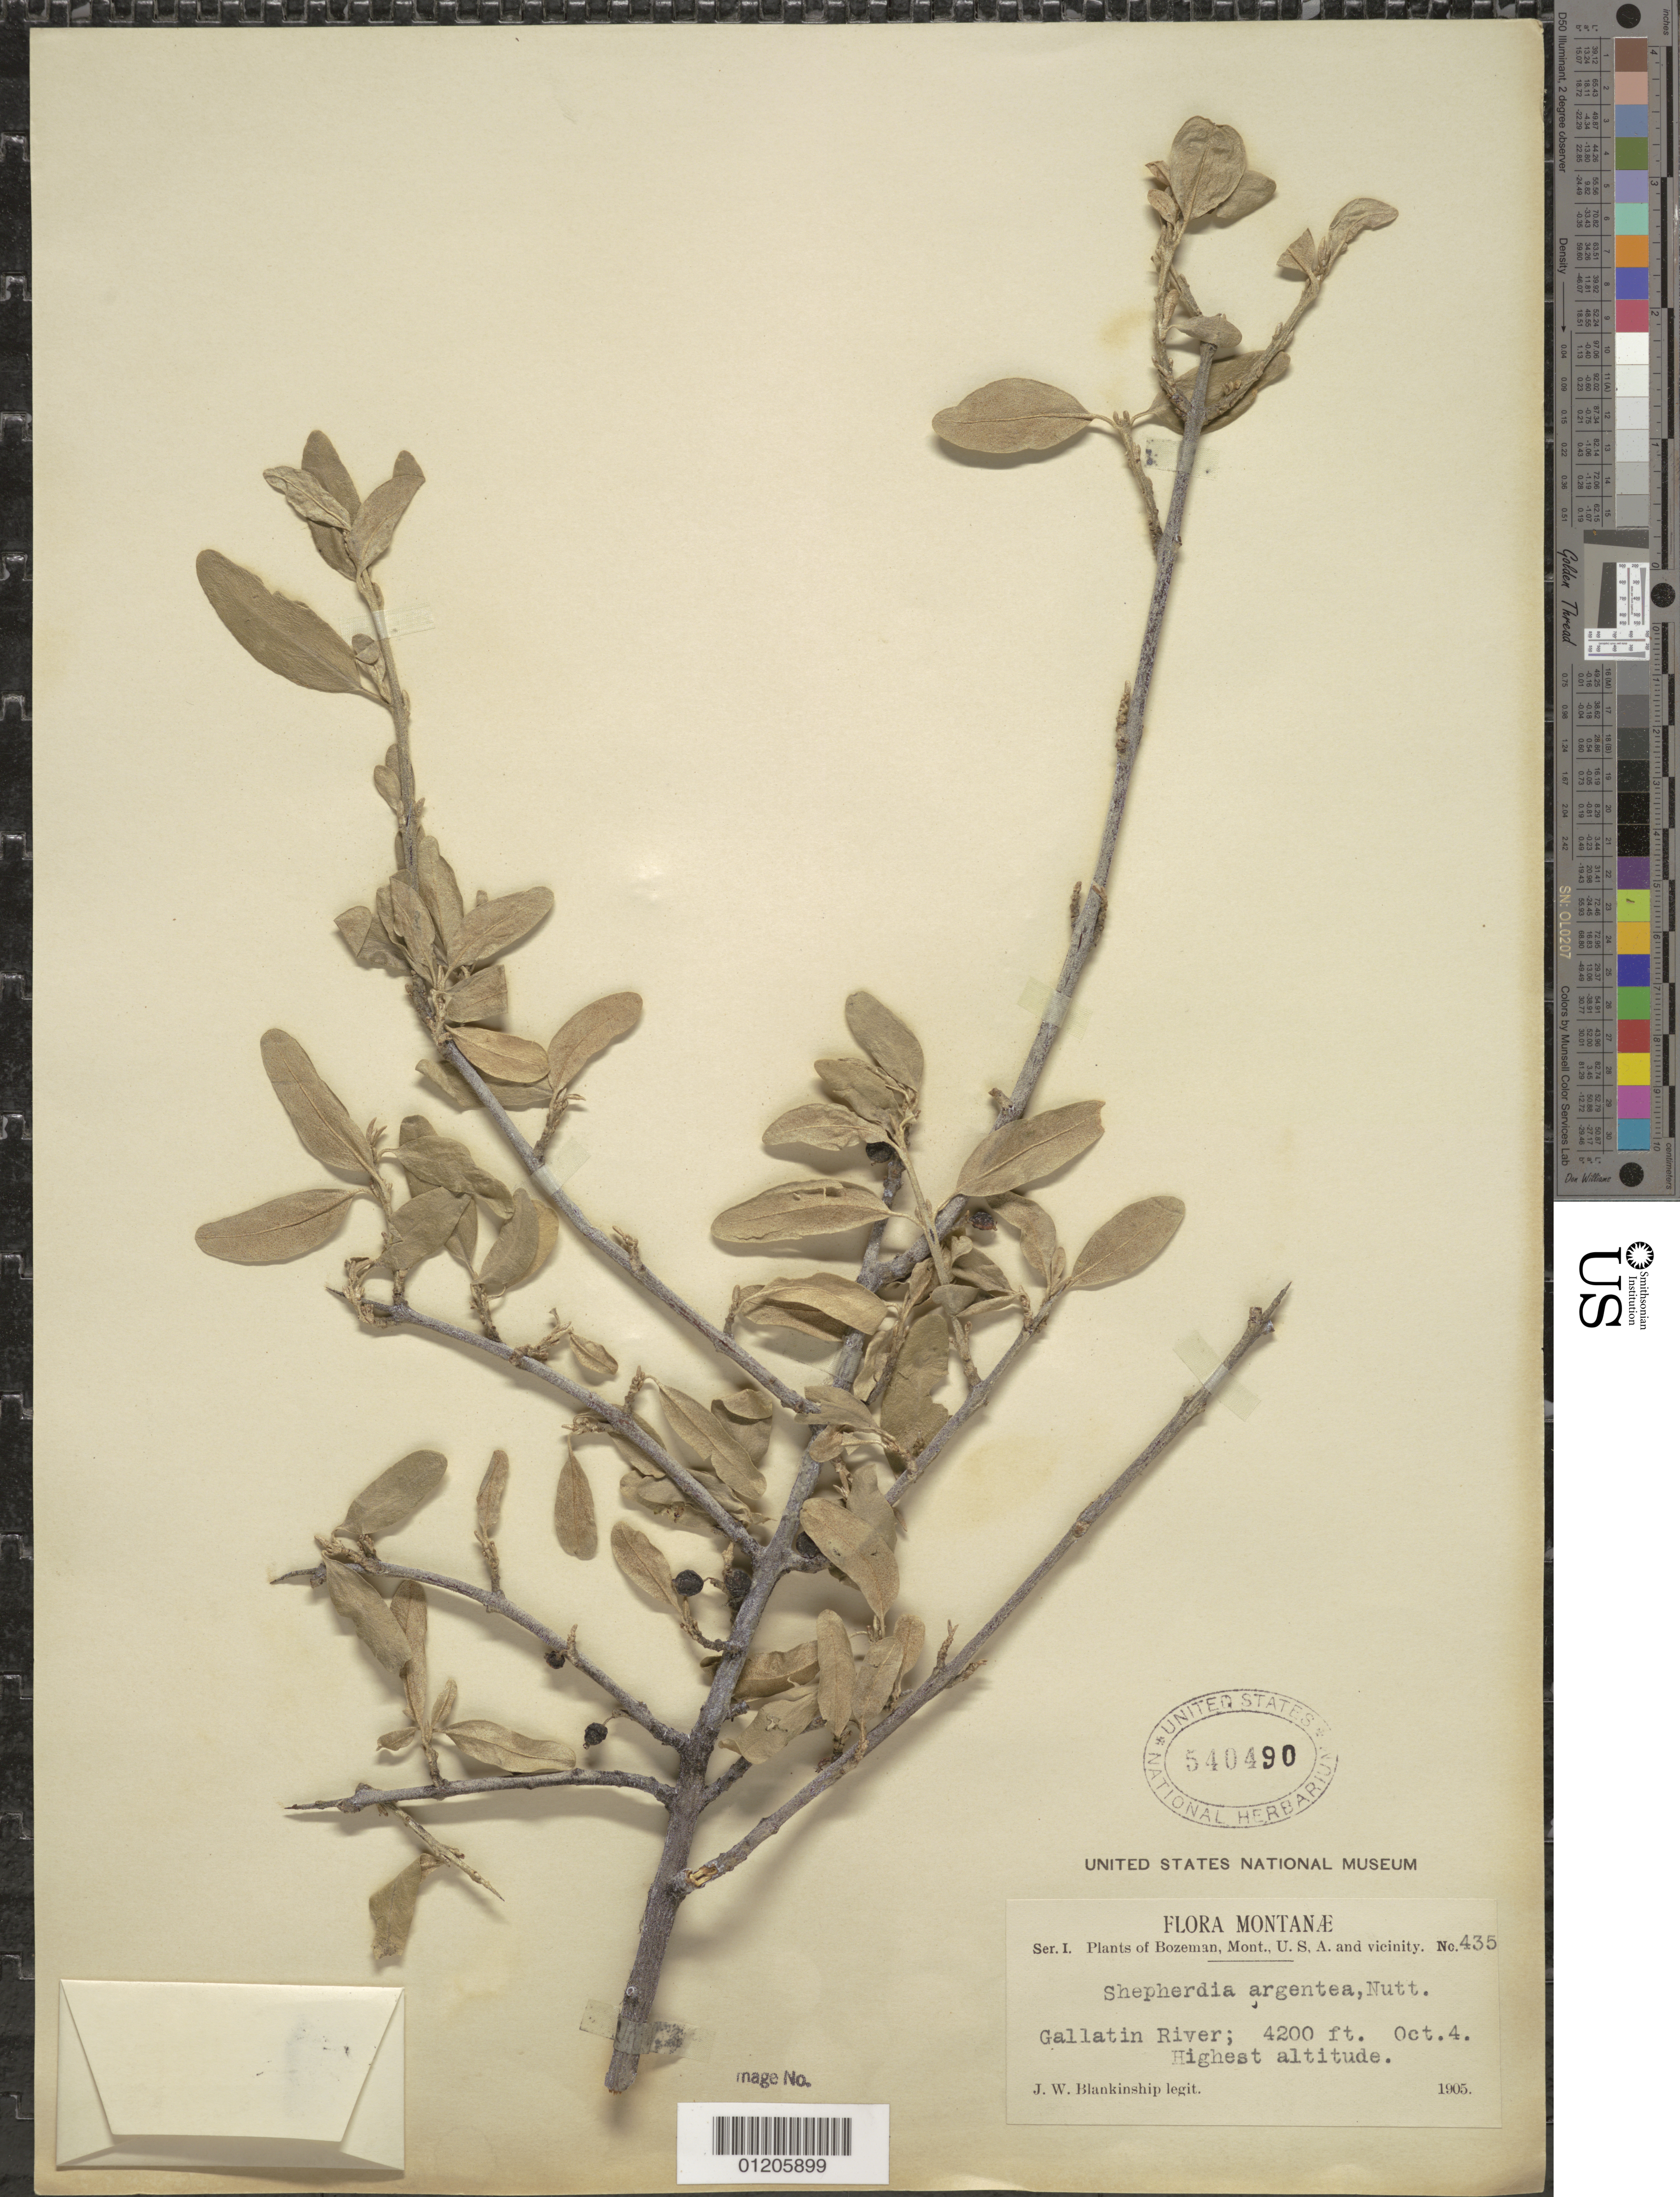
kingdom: Plantae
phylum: Tracheophyta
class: Magnoliopsida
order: Rosales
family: Elaeagnaceae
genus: Shepherdia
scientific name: Shepherdia argentea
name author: (Pursh) Nutt.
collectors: J. W. Blankinship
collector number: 435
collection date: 1905-10-04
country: United States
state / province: Montana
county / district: Gallatin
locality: Bozeman, Gallatin River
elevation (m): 1280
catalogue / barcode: US 540490